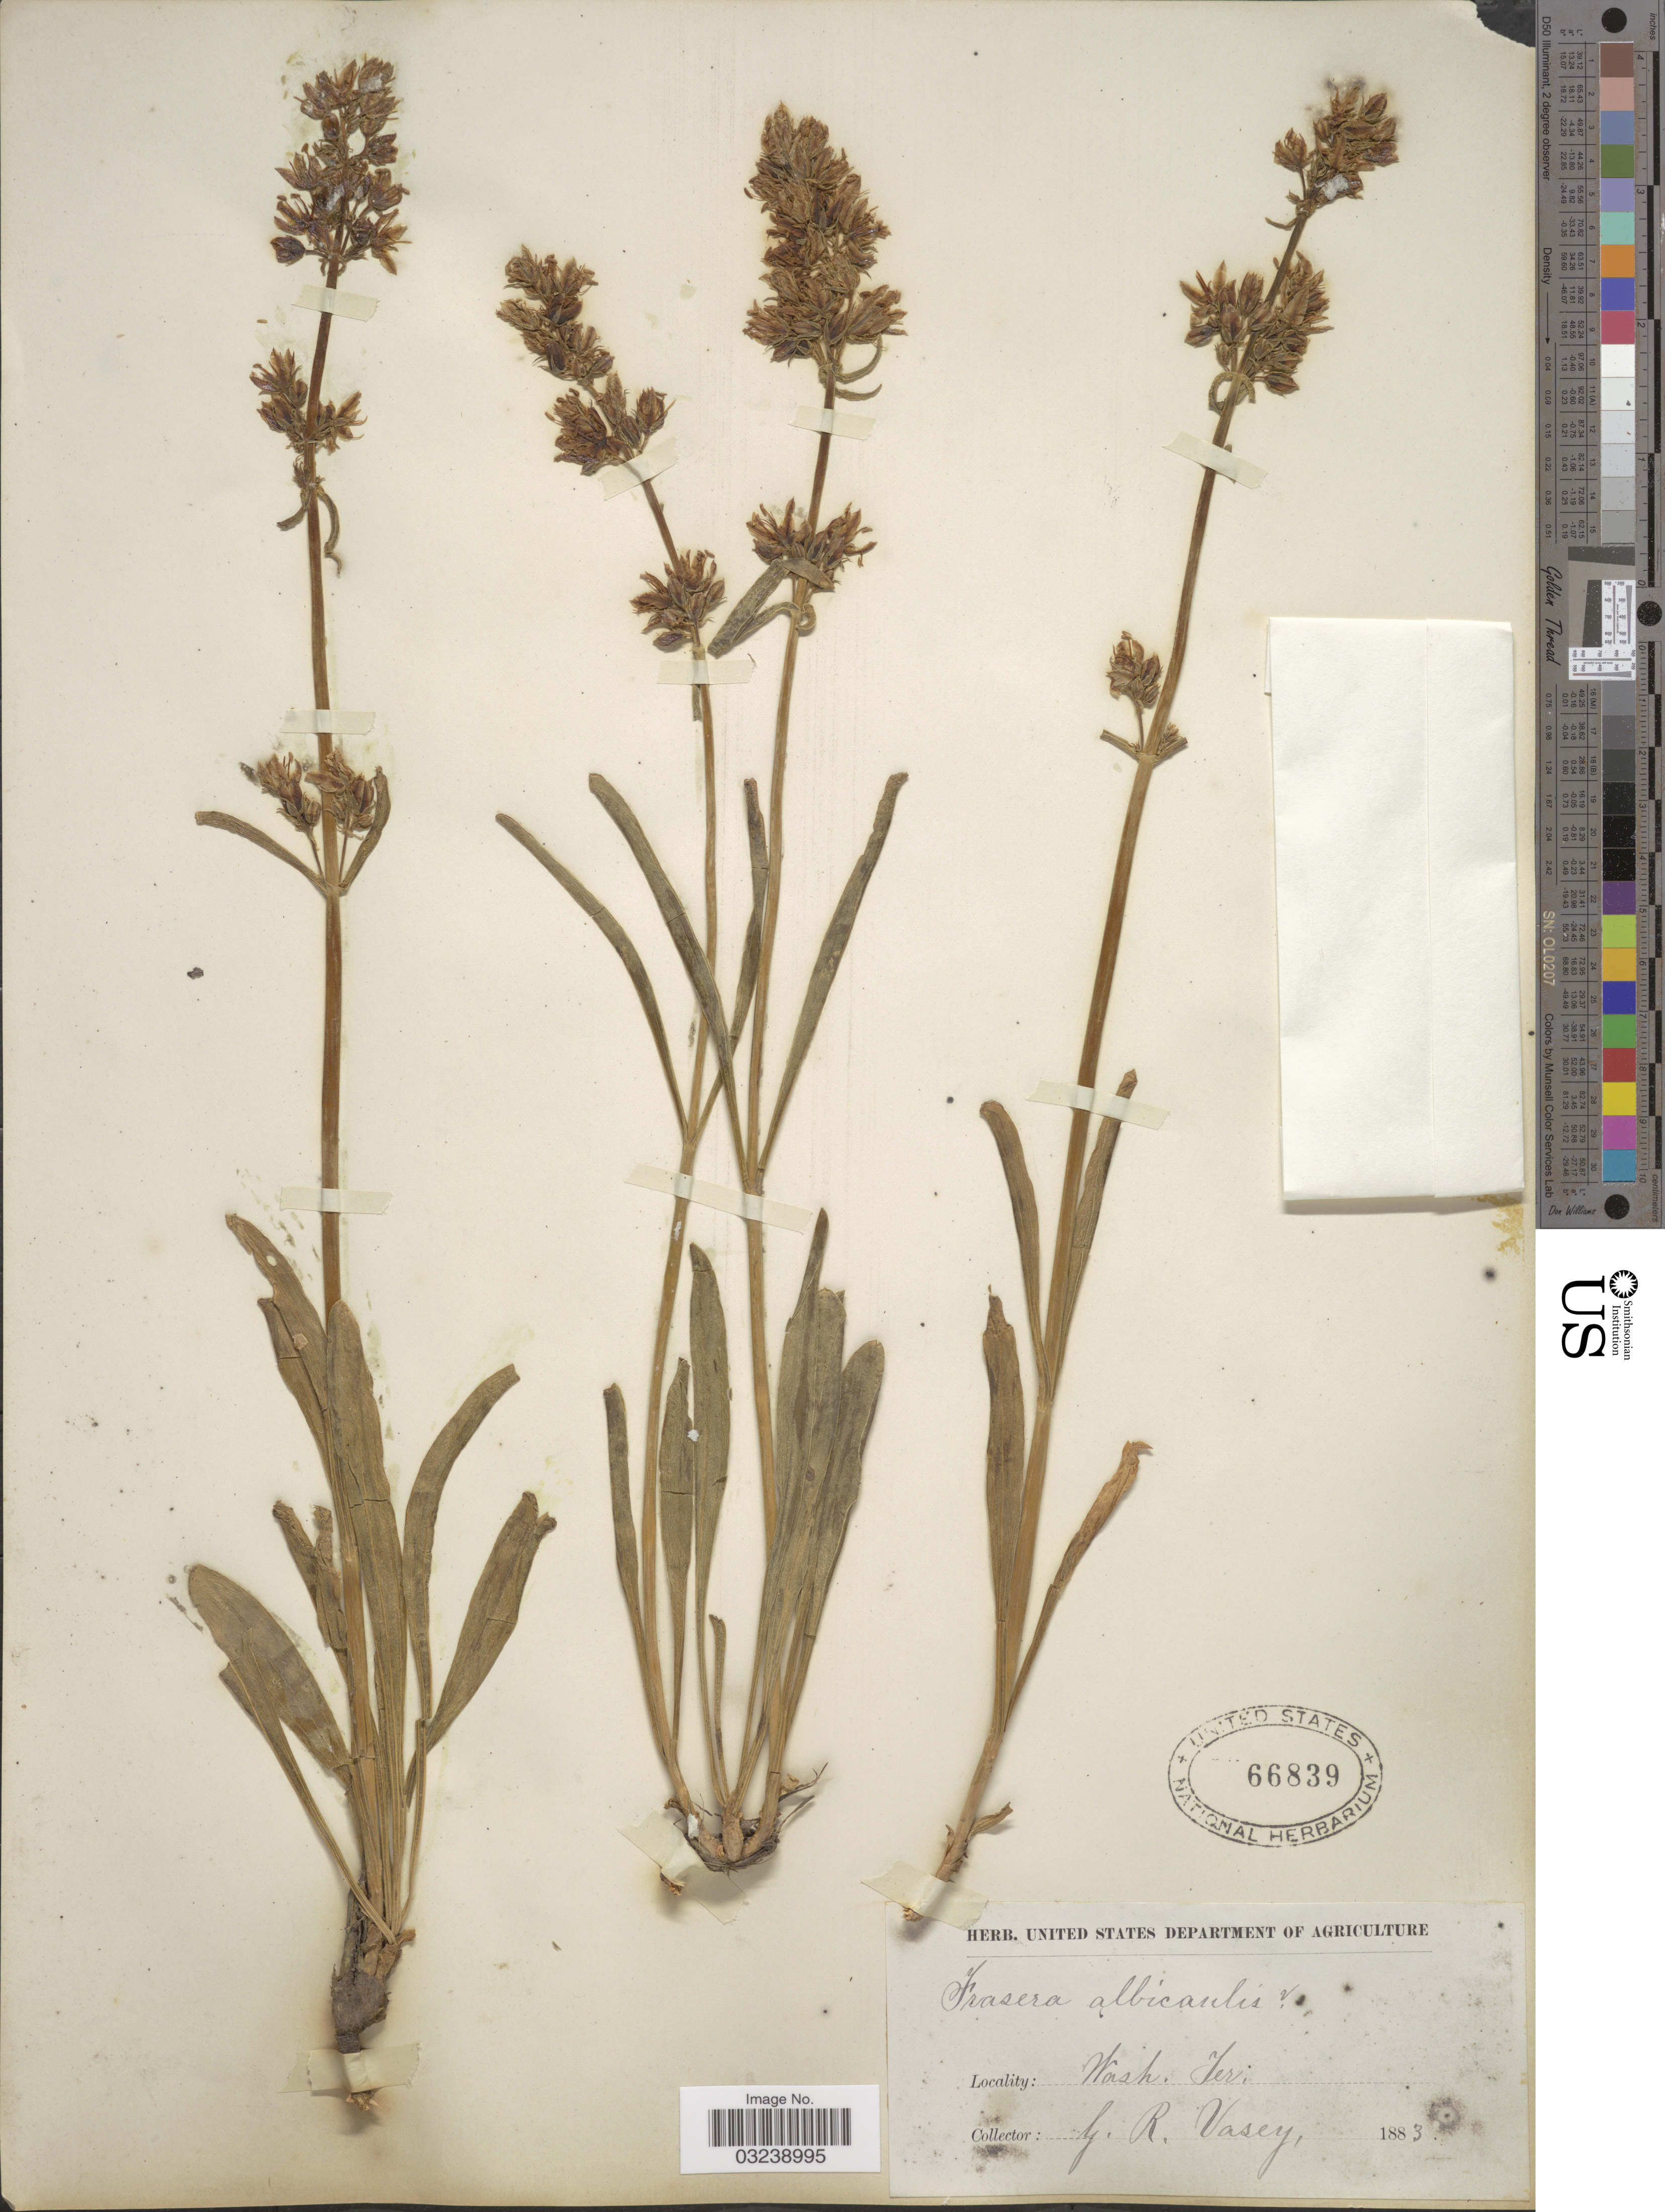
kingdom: Plantae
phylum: Tracheophyta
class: Magnoliopsida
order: Gentianales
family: Gentianaceae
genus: Frasera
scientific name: Frasera albicaulis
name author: Griseb.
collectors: G. R. Vasey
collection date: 1883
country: United States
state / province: Washington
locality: Wash. Ter.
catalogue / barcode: US 66839